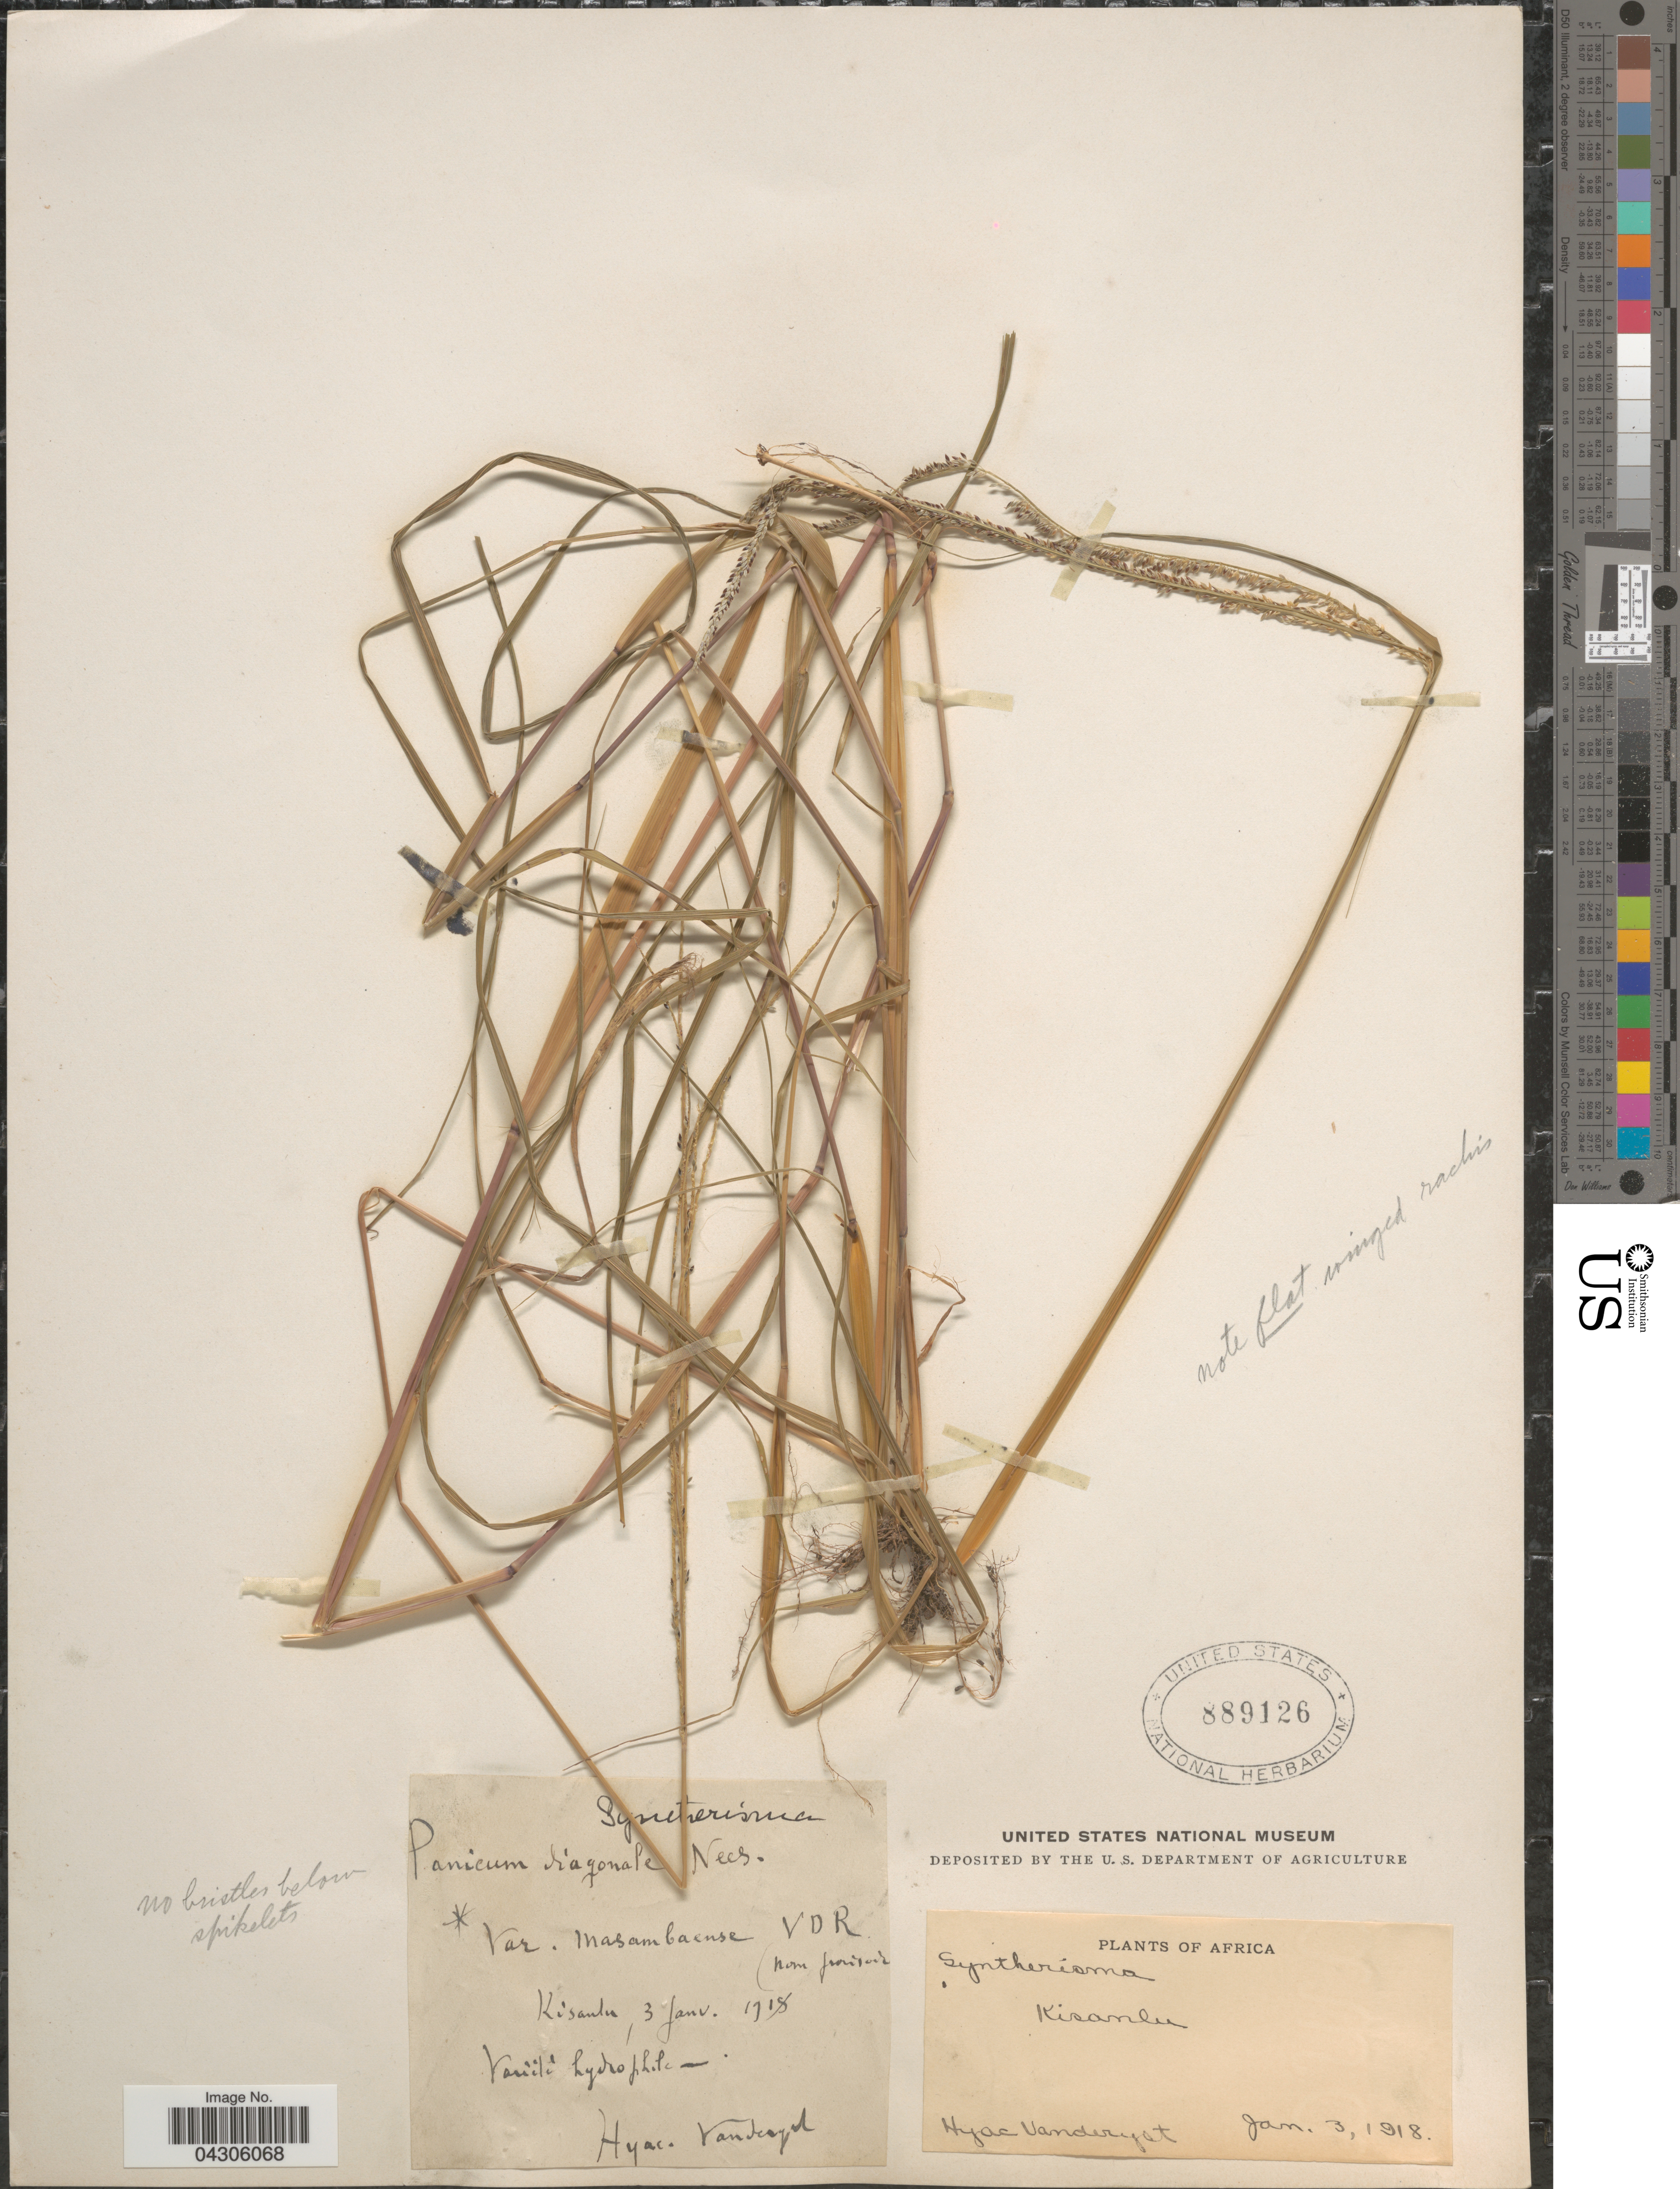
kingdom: Plantae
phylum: Tracheophyta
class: Liliopsida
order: Poales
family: Poaceae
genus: Digitaria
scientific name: Digitaria sp.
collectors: H. J. R. Vanderyst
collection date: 1918-01-03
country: Congo, Democratic Republic of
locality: Africa. Kisantu.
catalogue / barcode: US 889126